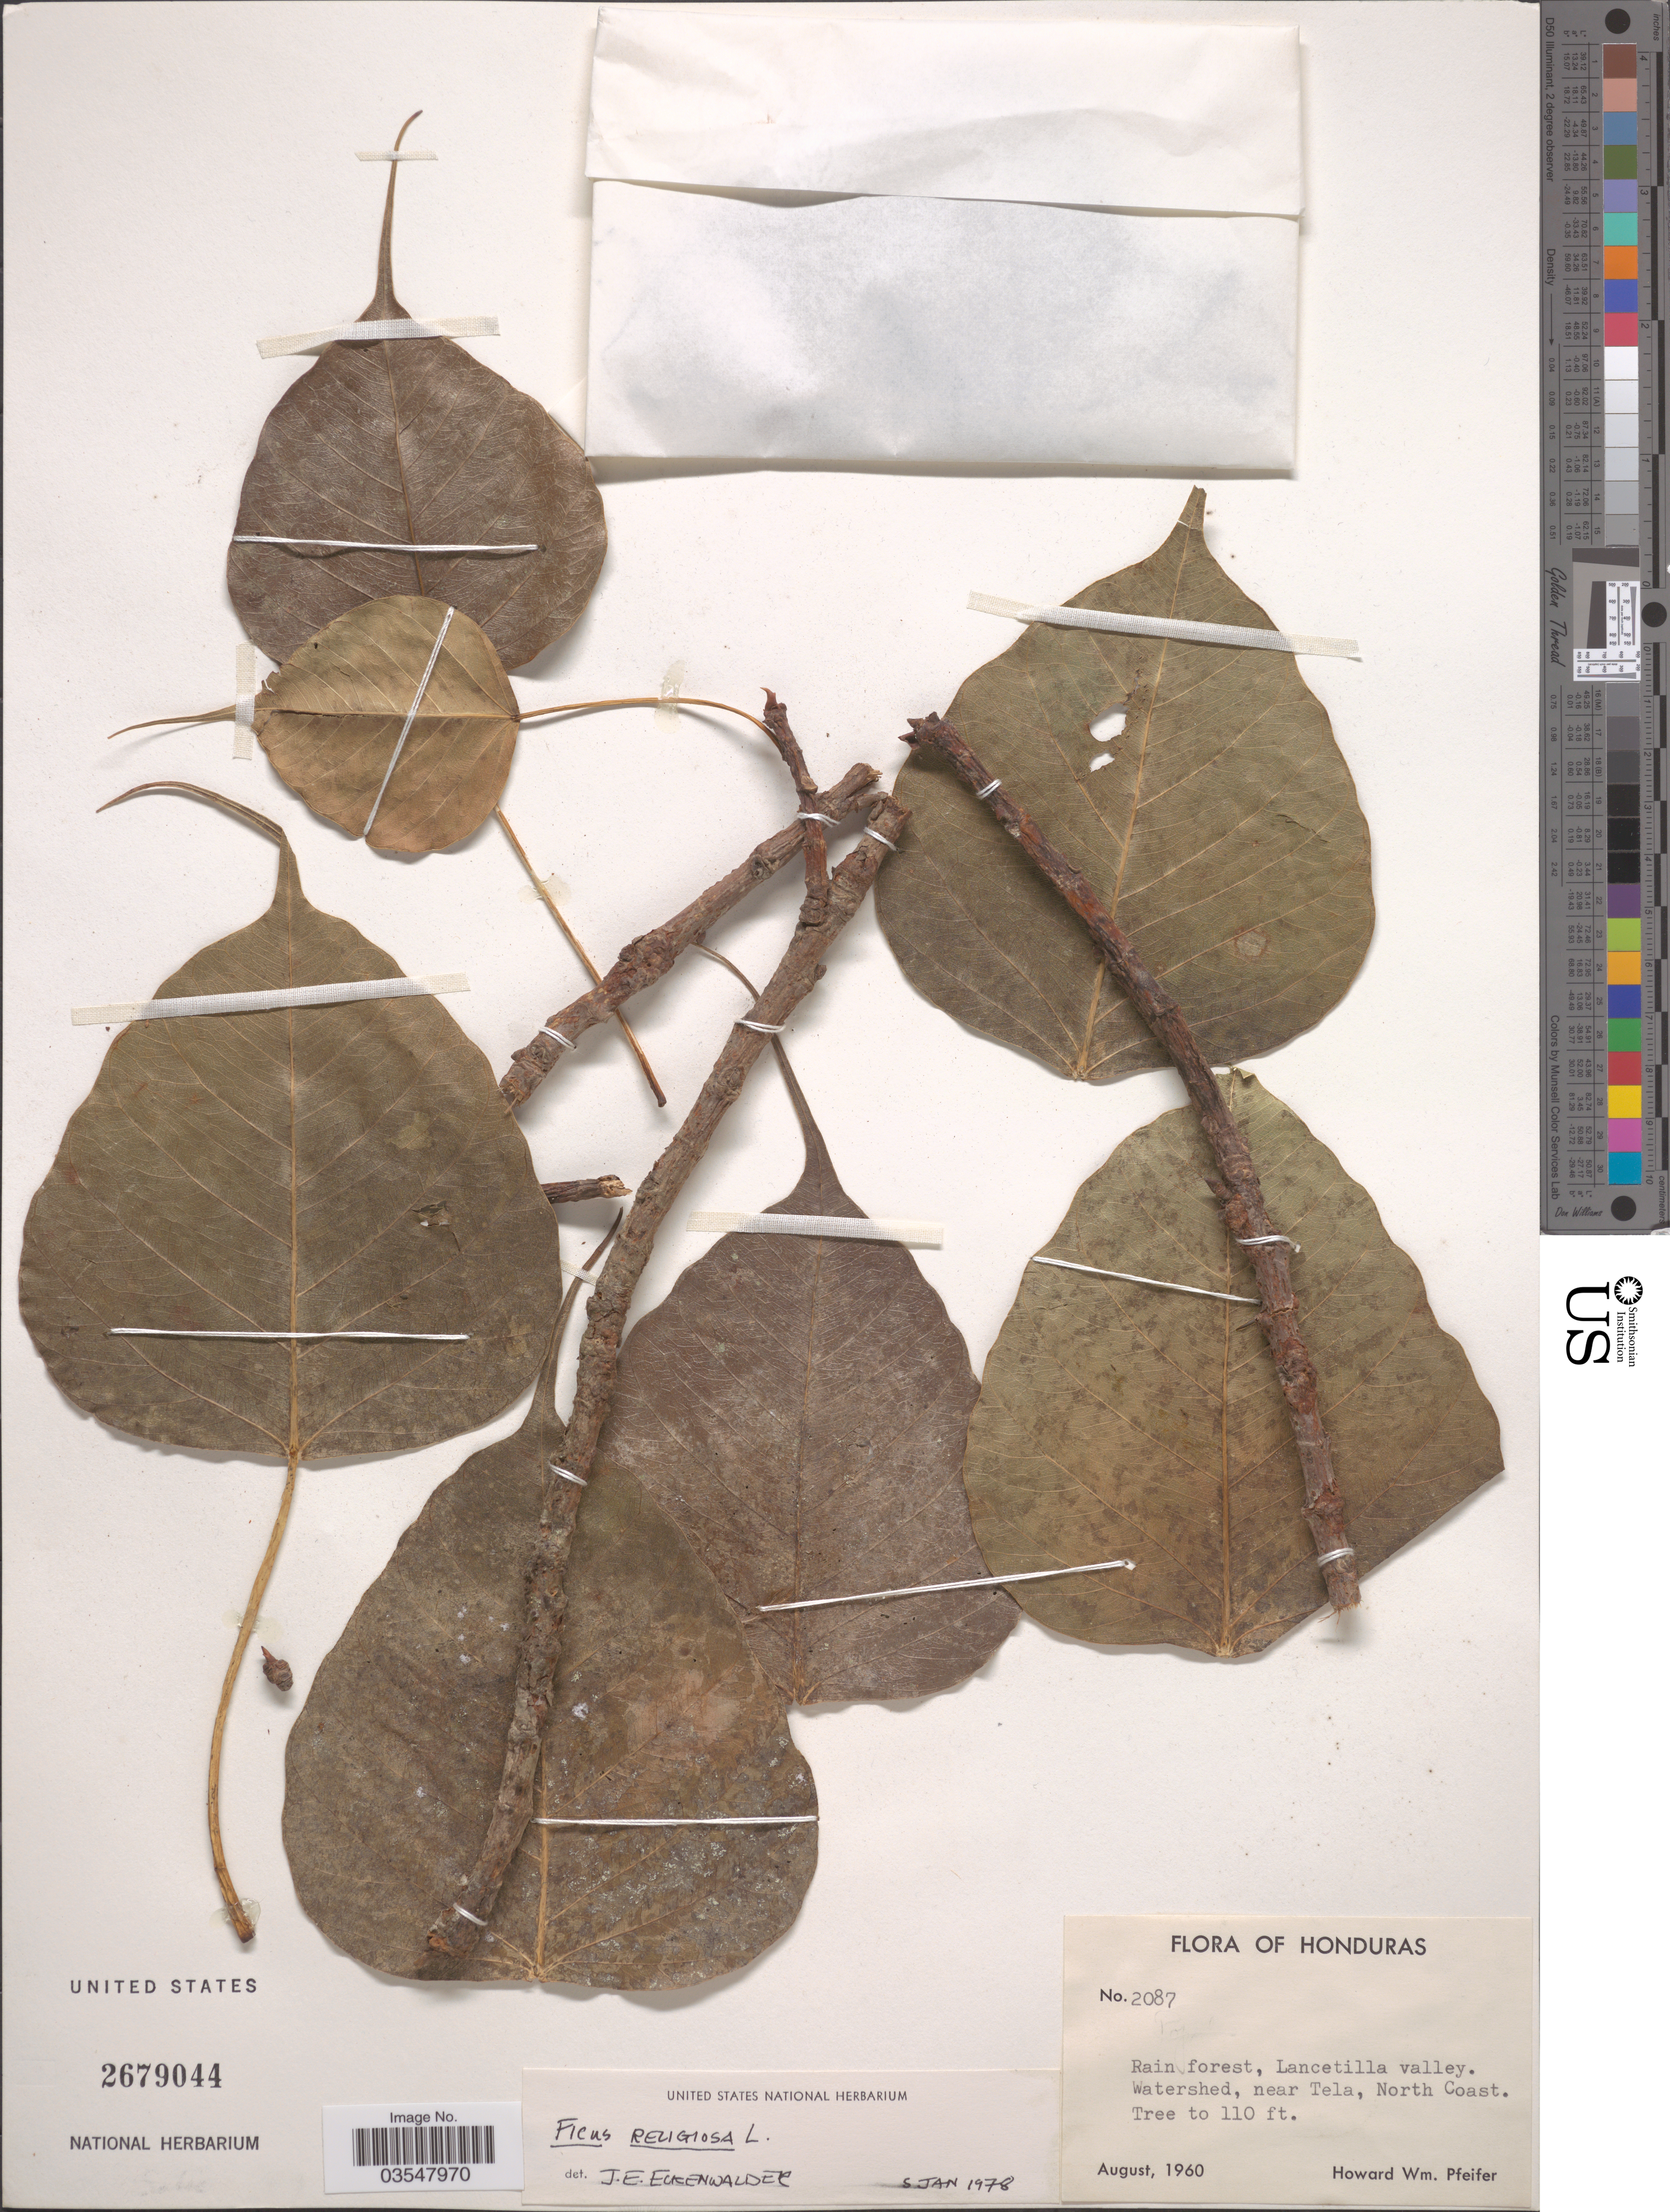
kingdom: Plantae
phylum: Tracheophyta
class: Magnoliopsida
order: Rosales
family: Moraceae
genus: Ficus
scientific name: Ficus religiosa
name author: L.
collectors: H. W. Pfeifer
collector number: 2087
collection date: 1960-08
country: Honduras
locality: Rain forest, Lancetilla valley. Watershed, near Tela, North Coast.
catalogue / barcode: US 2679044